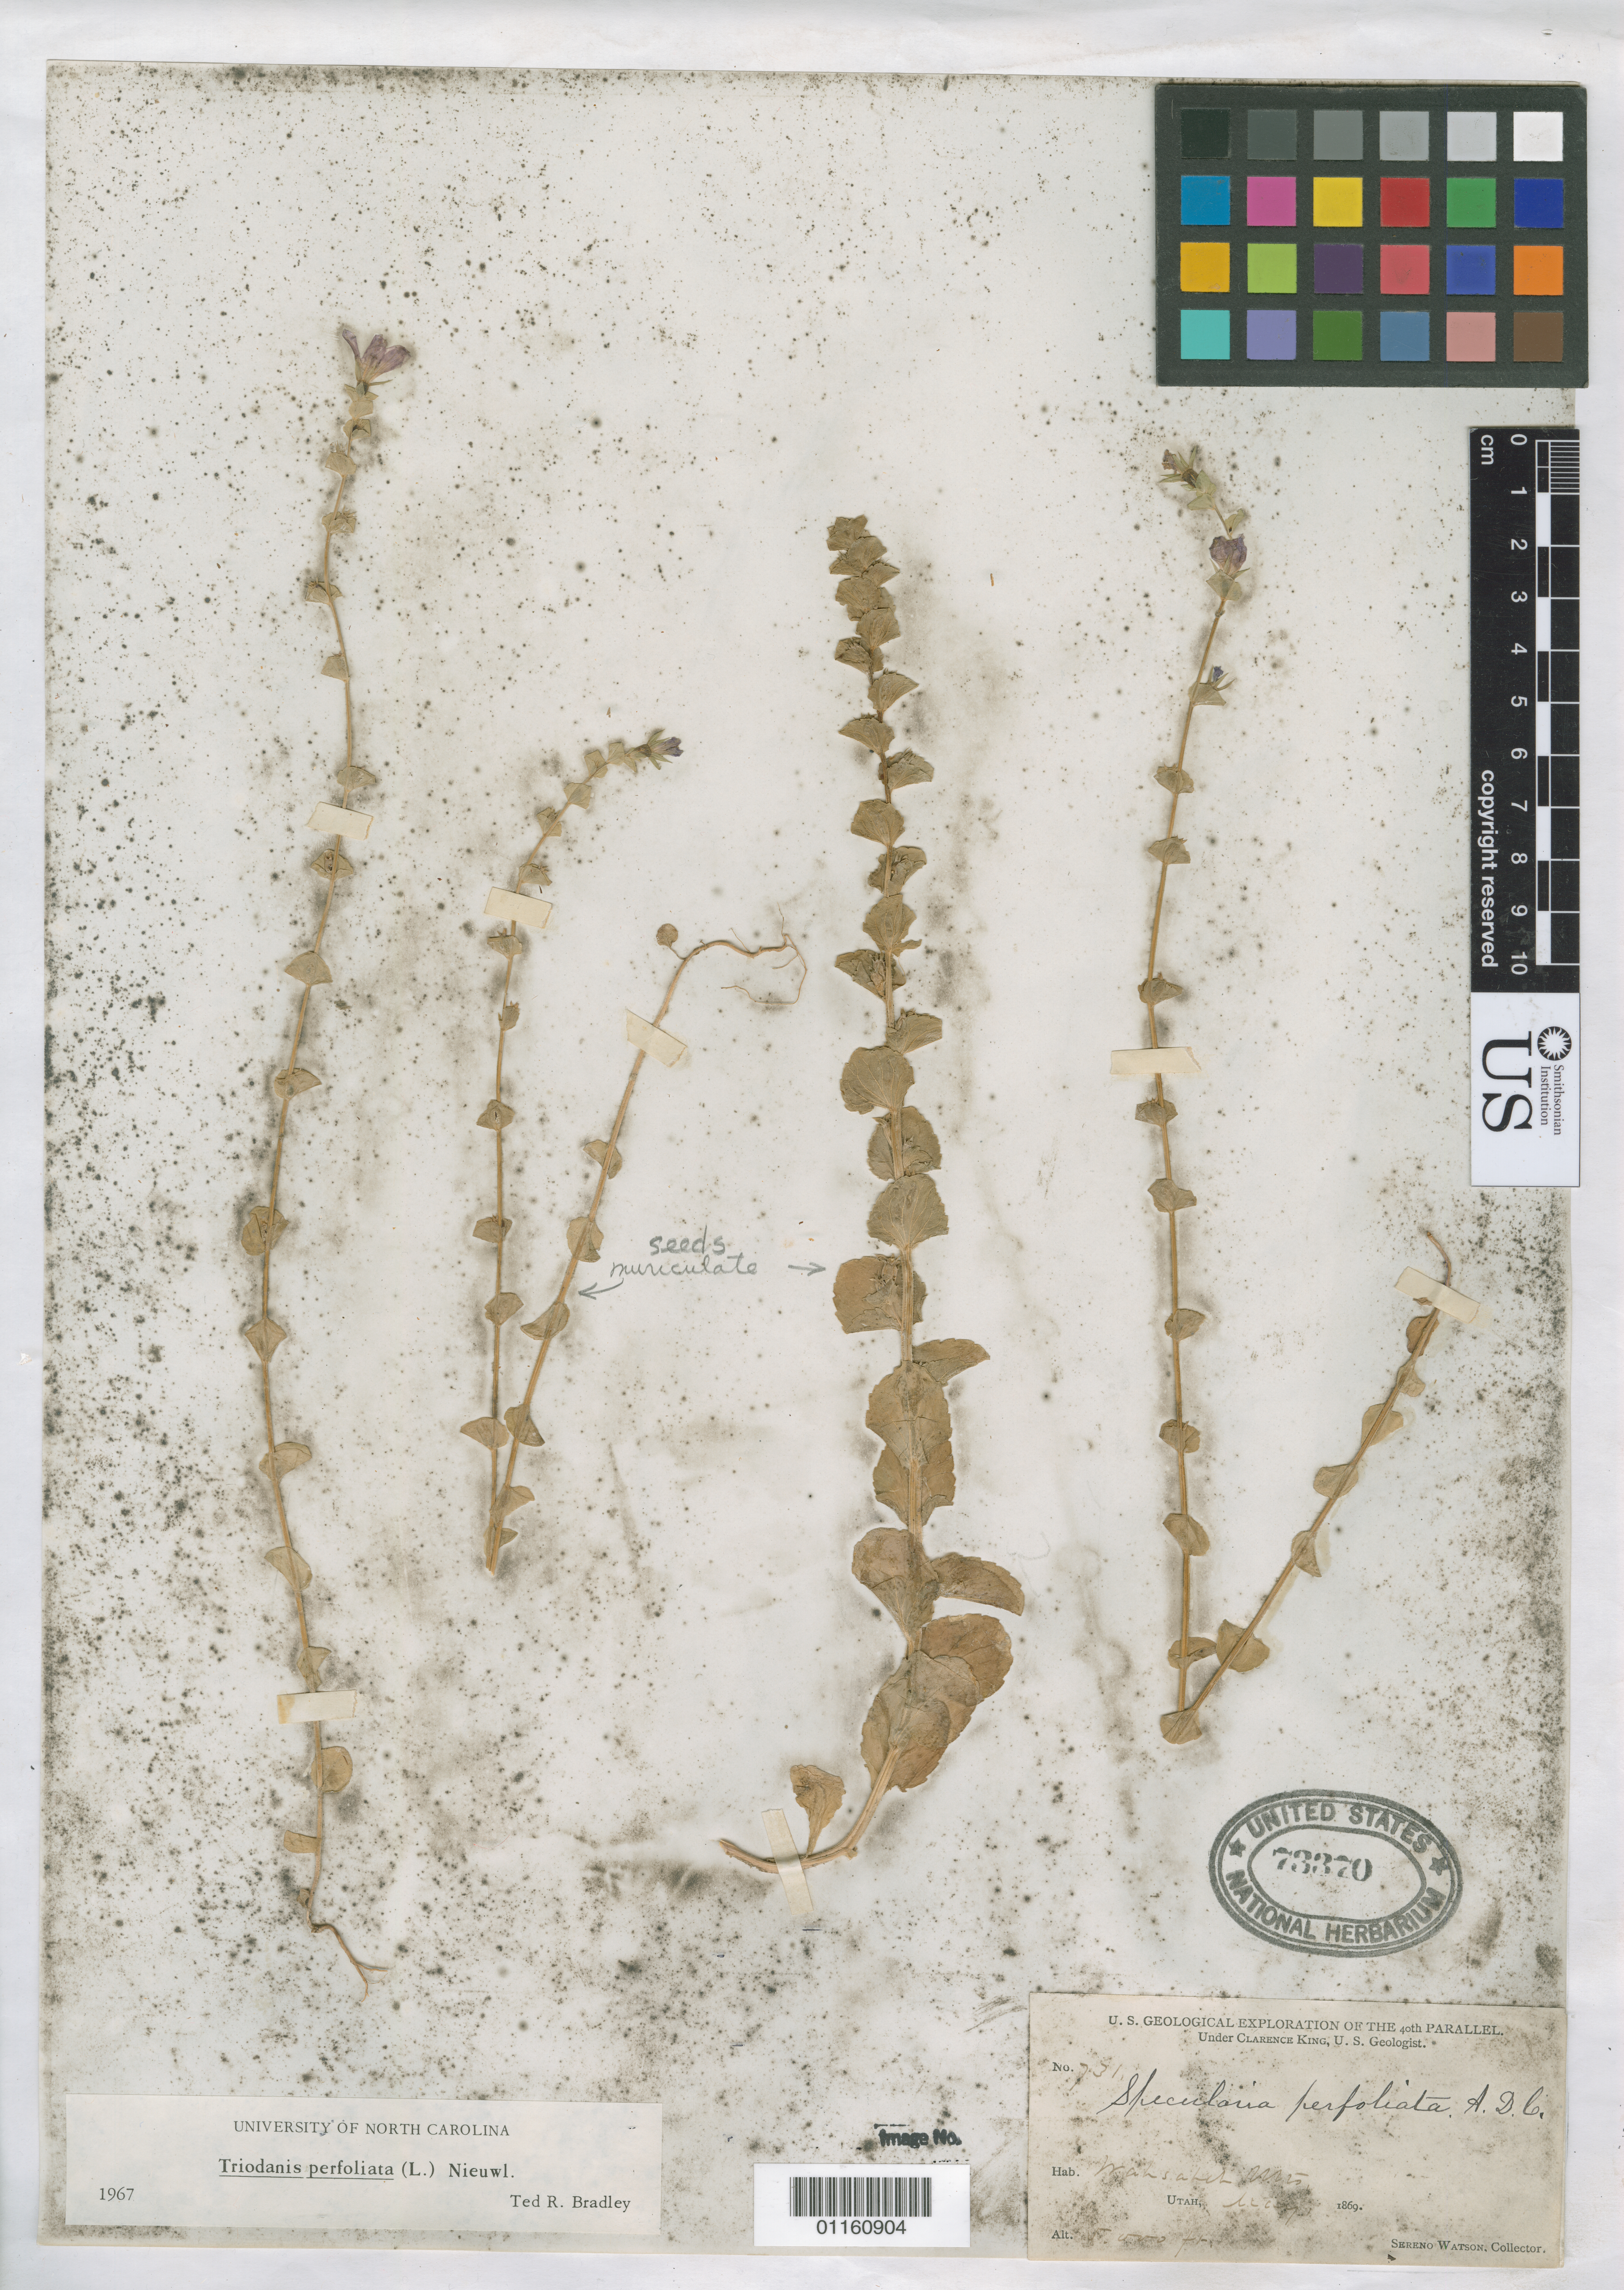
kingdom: Plantae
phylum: Tracheophyta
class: Magnoliopsida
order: Asterales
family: Campanulaceae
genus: Triodanis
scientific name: Triodanis perfoliata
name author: (L.) Nieuwl.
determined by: Bradley, T. R.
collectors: S. Watson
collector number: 731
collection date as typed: May 1869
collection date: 1869-05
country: United States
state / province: Utah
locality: Wasatch Mts.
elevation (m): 1524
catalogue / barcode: US 73370